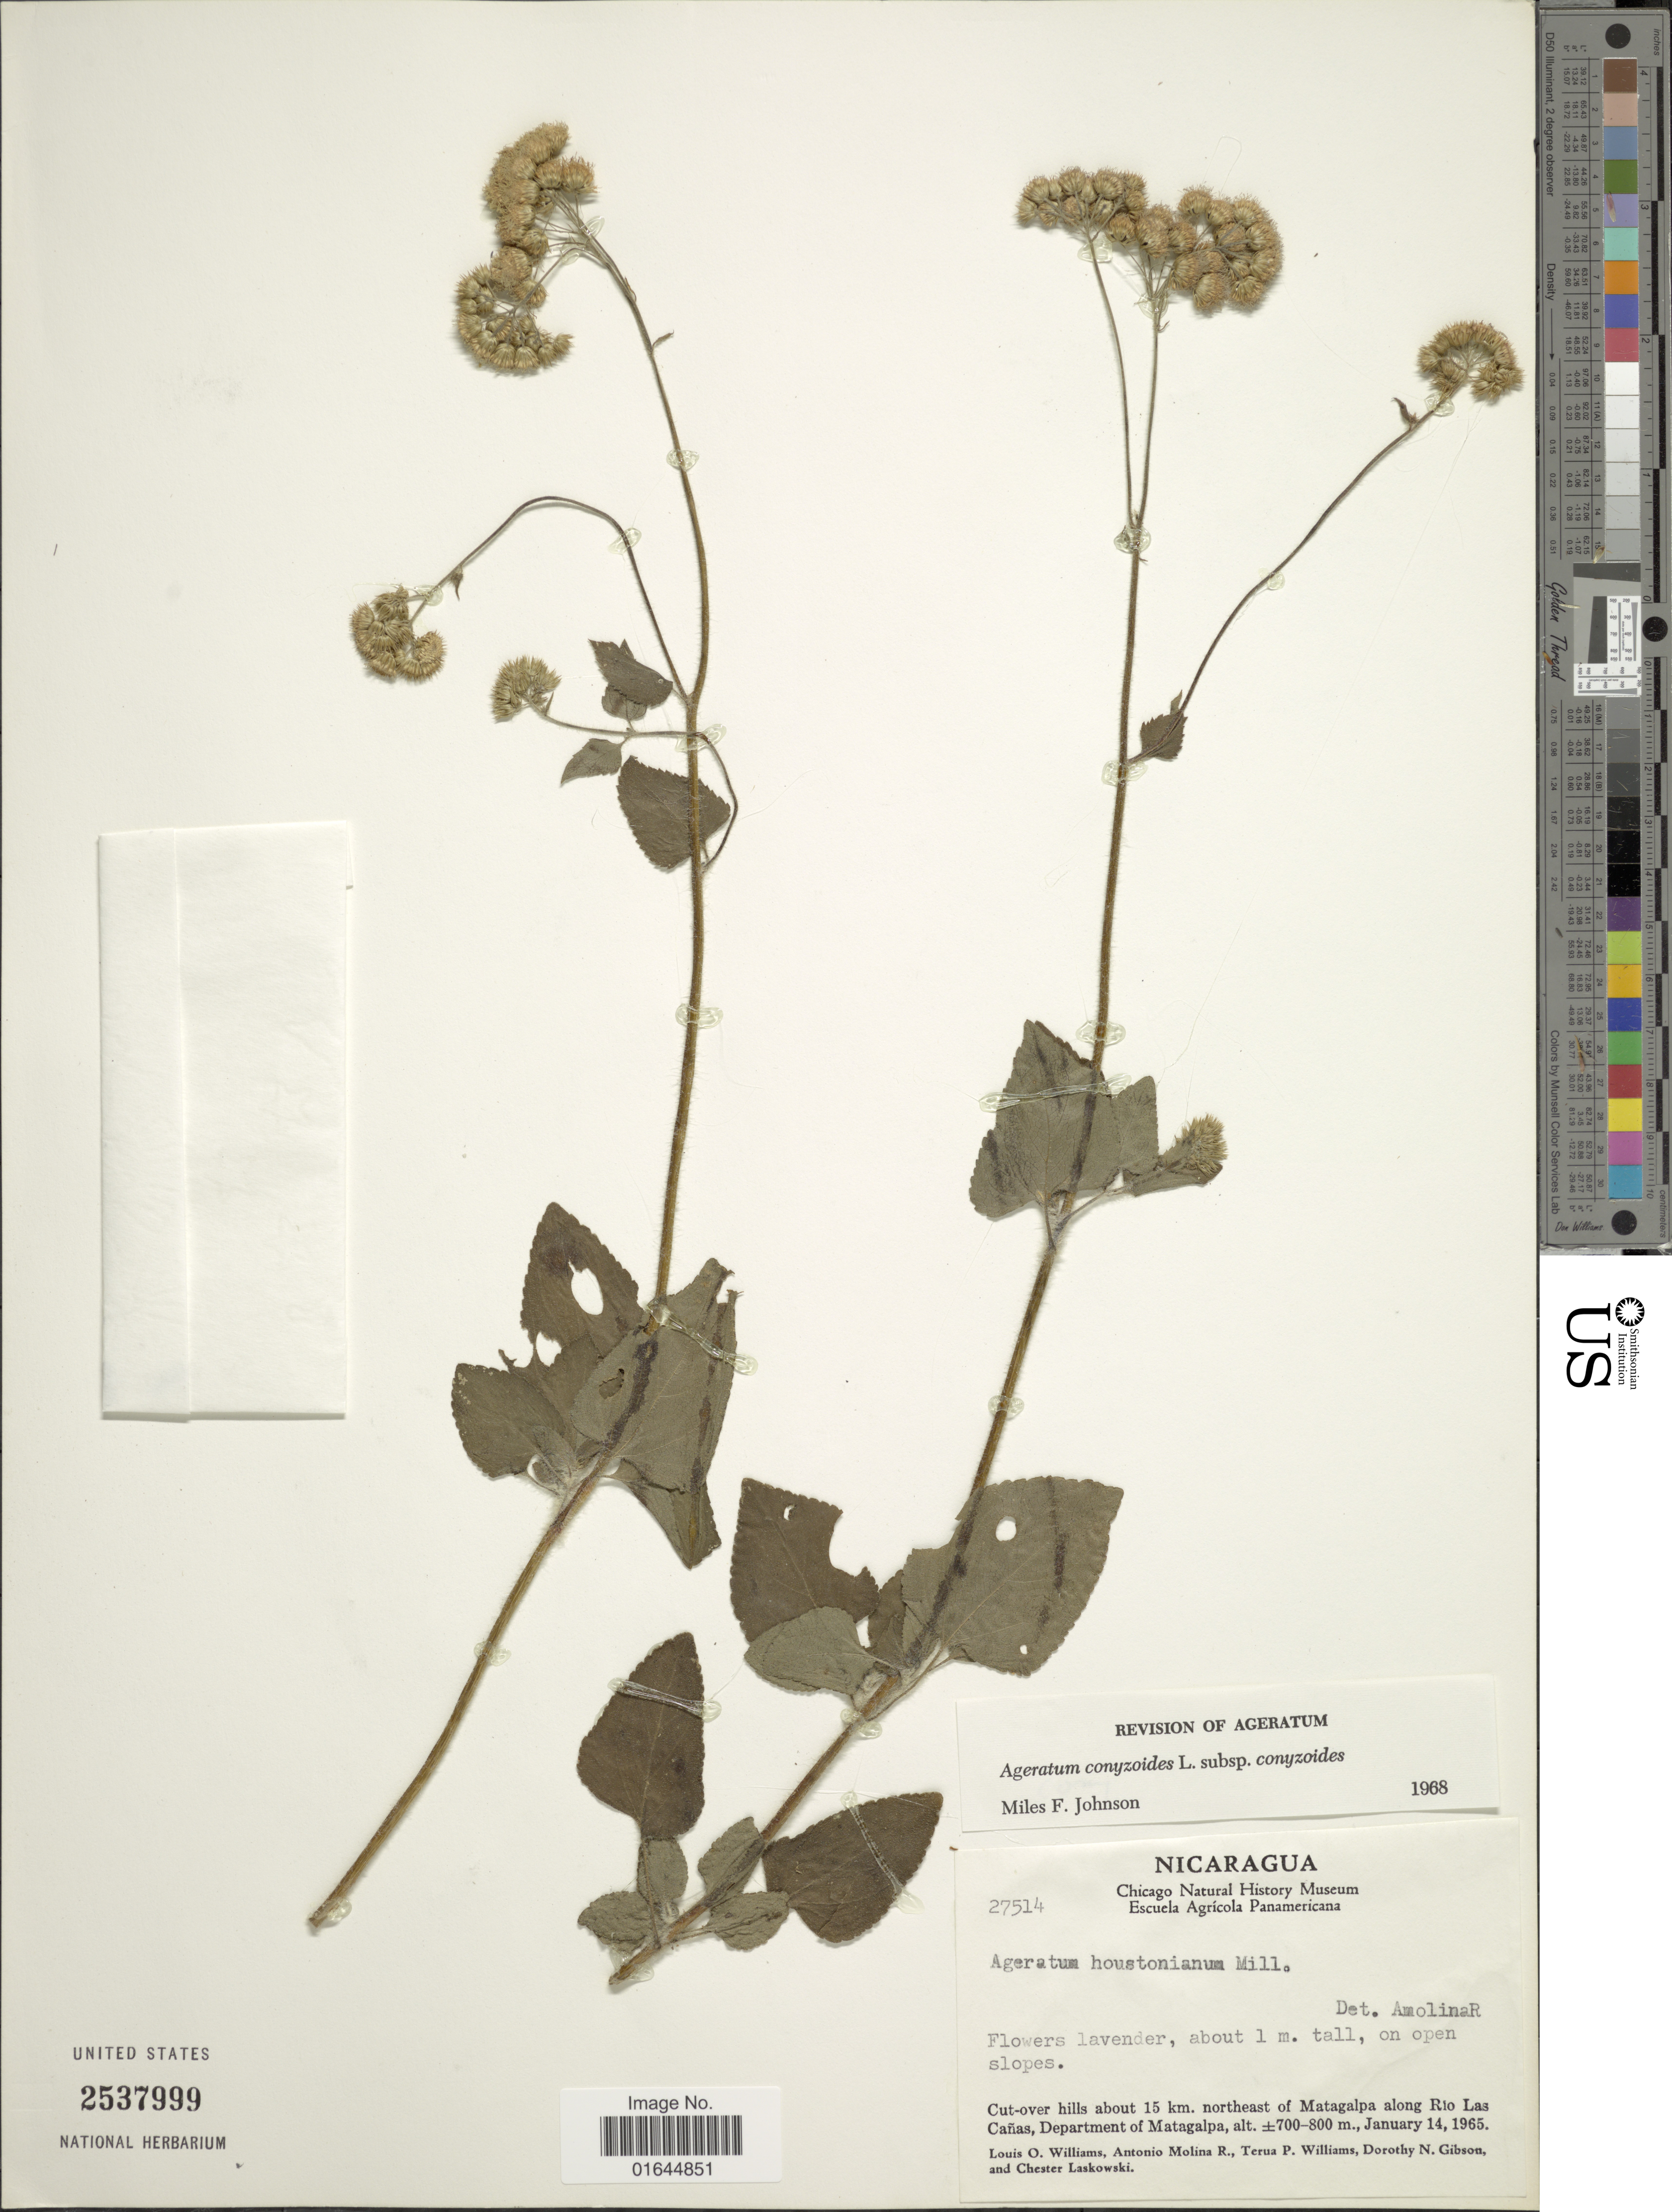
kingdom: Plantae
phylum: Tracheophyta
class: Magnoliopsida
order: Asterales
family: Asteraceae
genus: Ageratum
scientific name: Ageratum houstonianum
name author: Mill.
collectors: L. O. Williams, A. Molina R., T. P. Williams, D. N. Gibson & C. Laskowski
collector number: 27514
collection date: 1965-01-14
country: Nicaragua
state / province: Matagalpa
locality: Nicaragua, about 15 km. northeast of Matagalpa, along Río Las Cañas, department of Matagalpa.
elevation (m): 700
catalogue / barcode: US 2537999